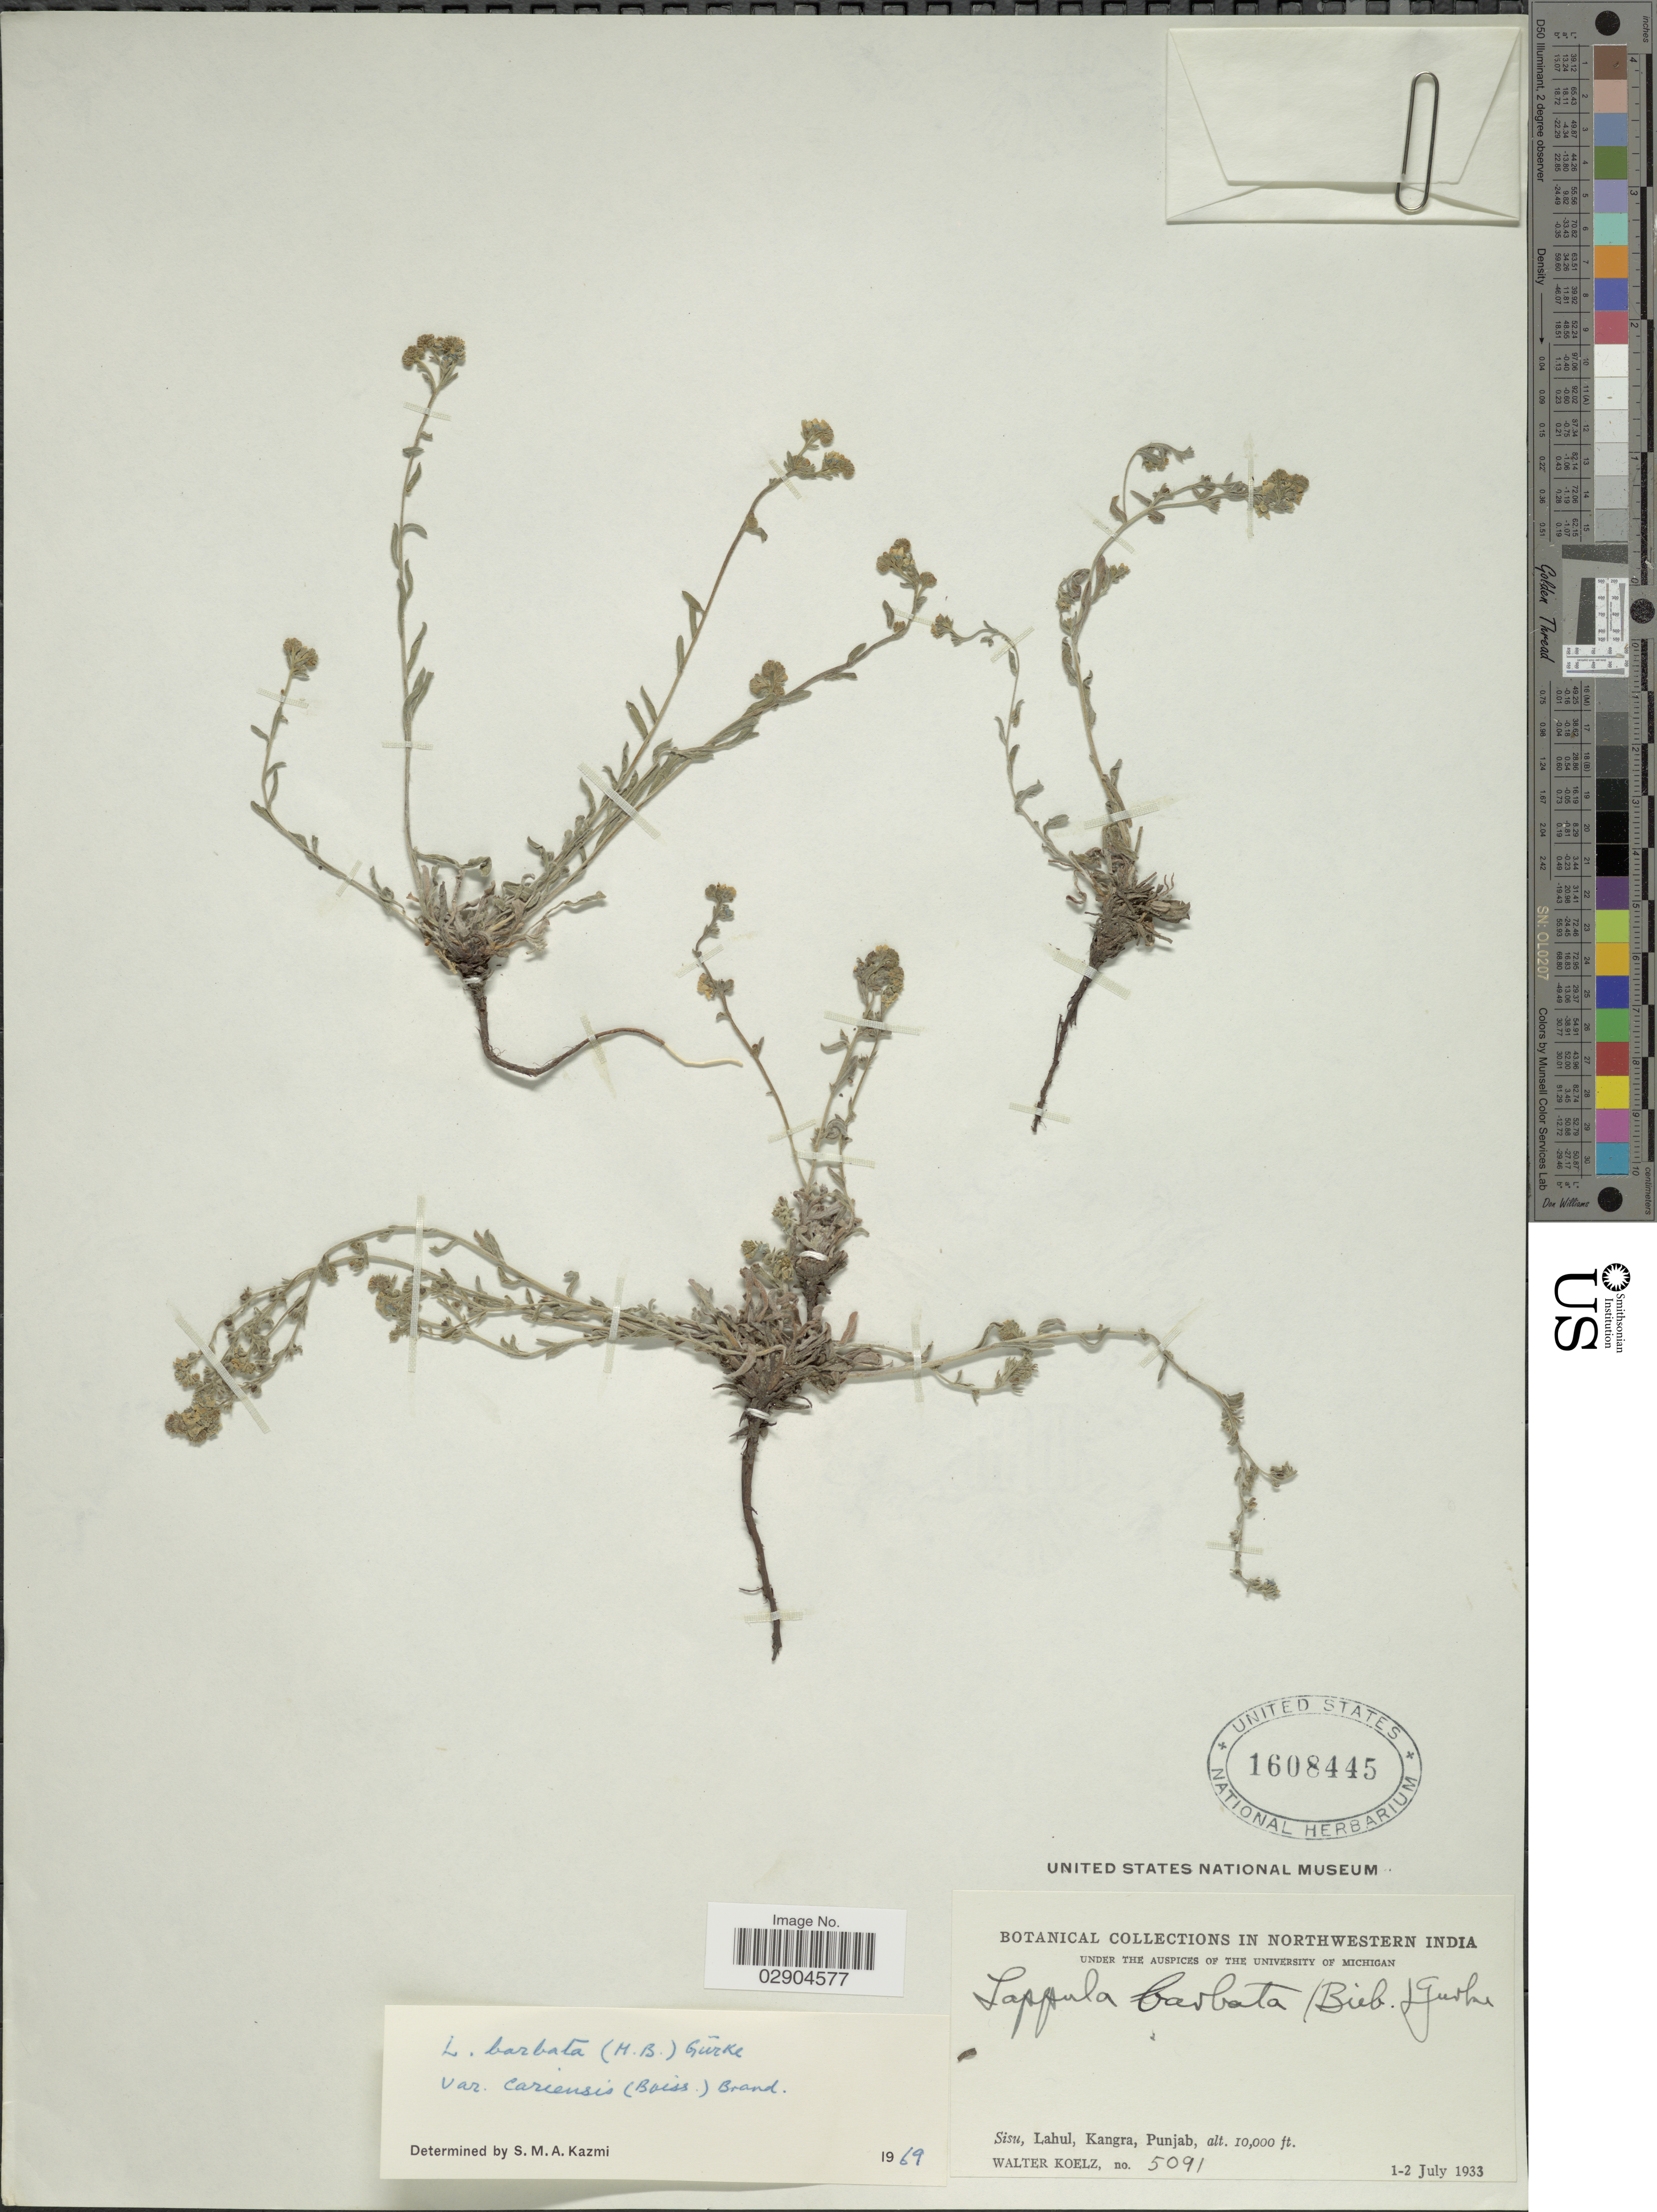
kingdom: Plantae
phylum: Tracheophyta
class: Magnoliopsida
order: Boraginales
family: Boraginaceae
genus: Lappula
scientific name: Lappula barbata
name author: (M. Bieb.) Gürke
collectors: W. N. Koelz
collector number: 5091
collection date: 1933-07-01/1933-07-02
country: India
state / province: Punjab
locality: In Northwestern India. Sisu, Lahul, Kangra, Punjab.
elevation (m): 3048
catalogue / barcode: US 1608445